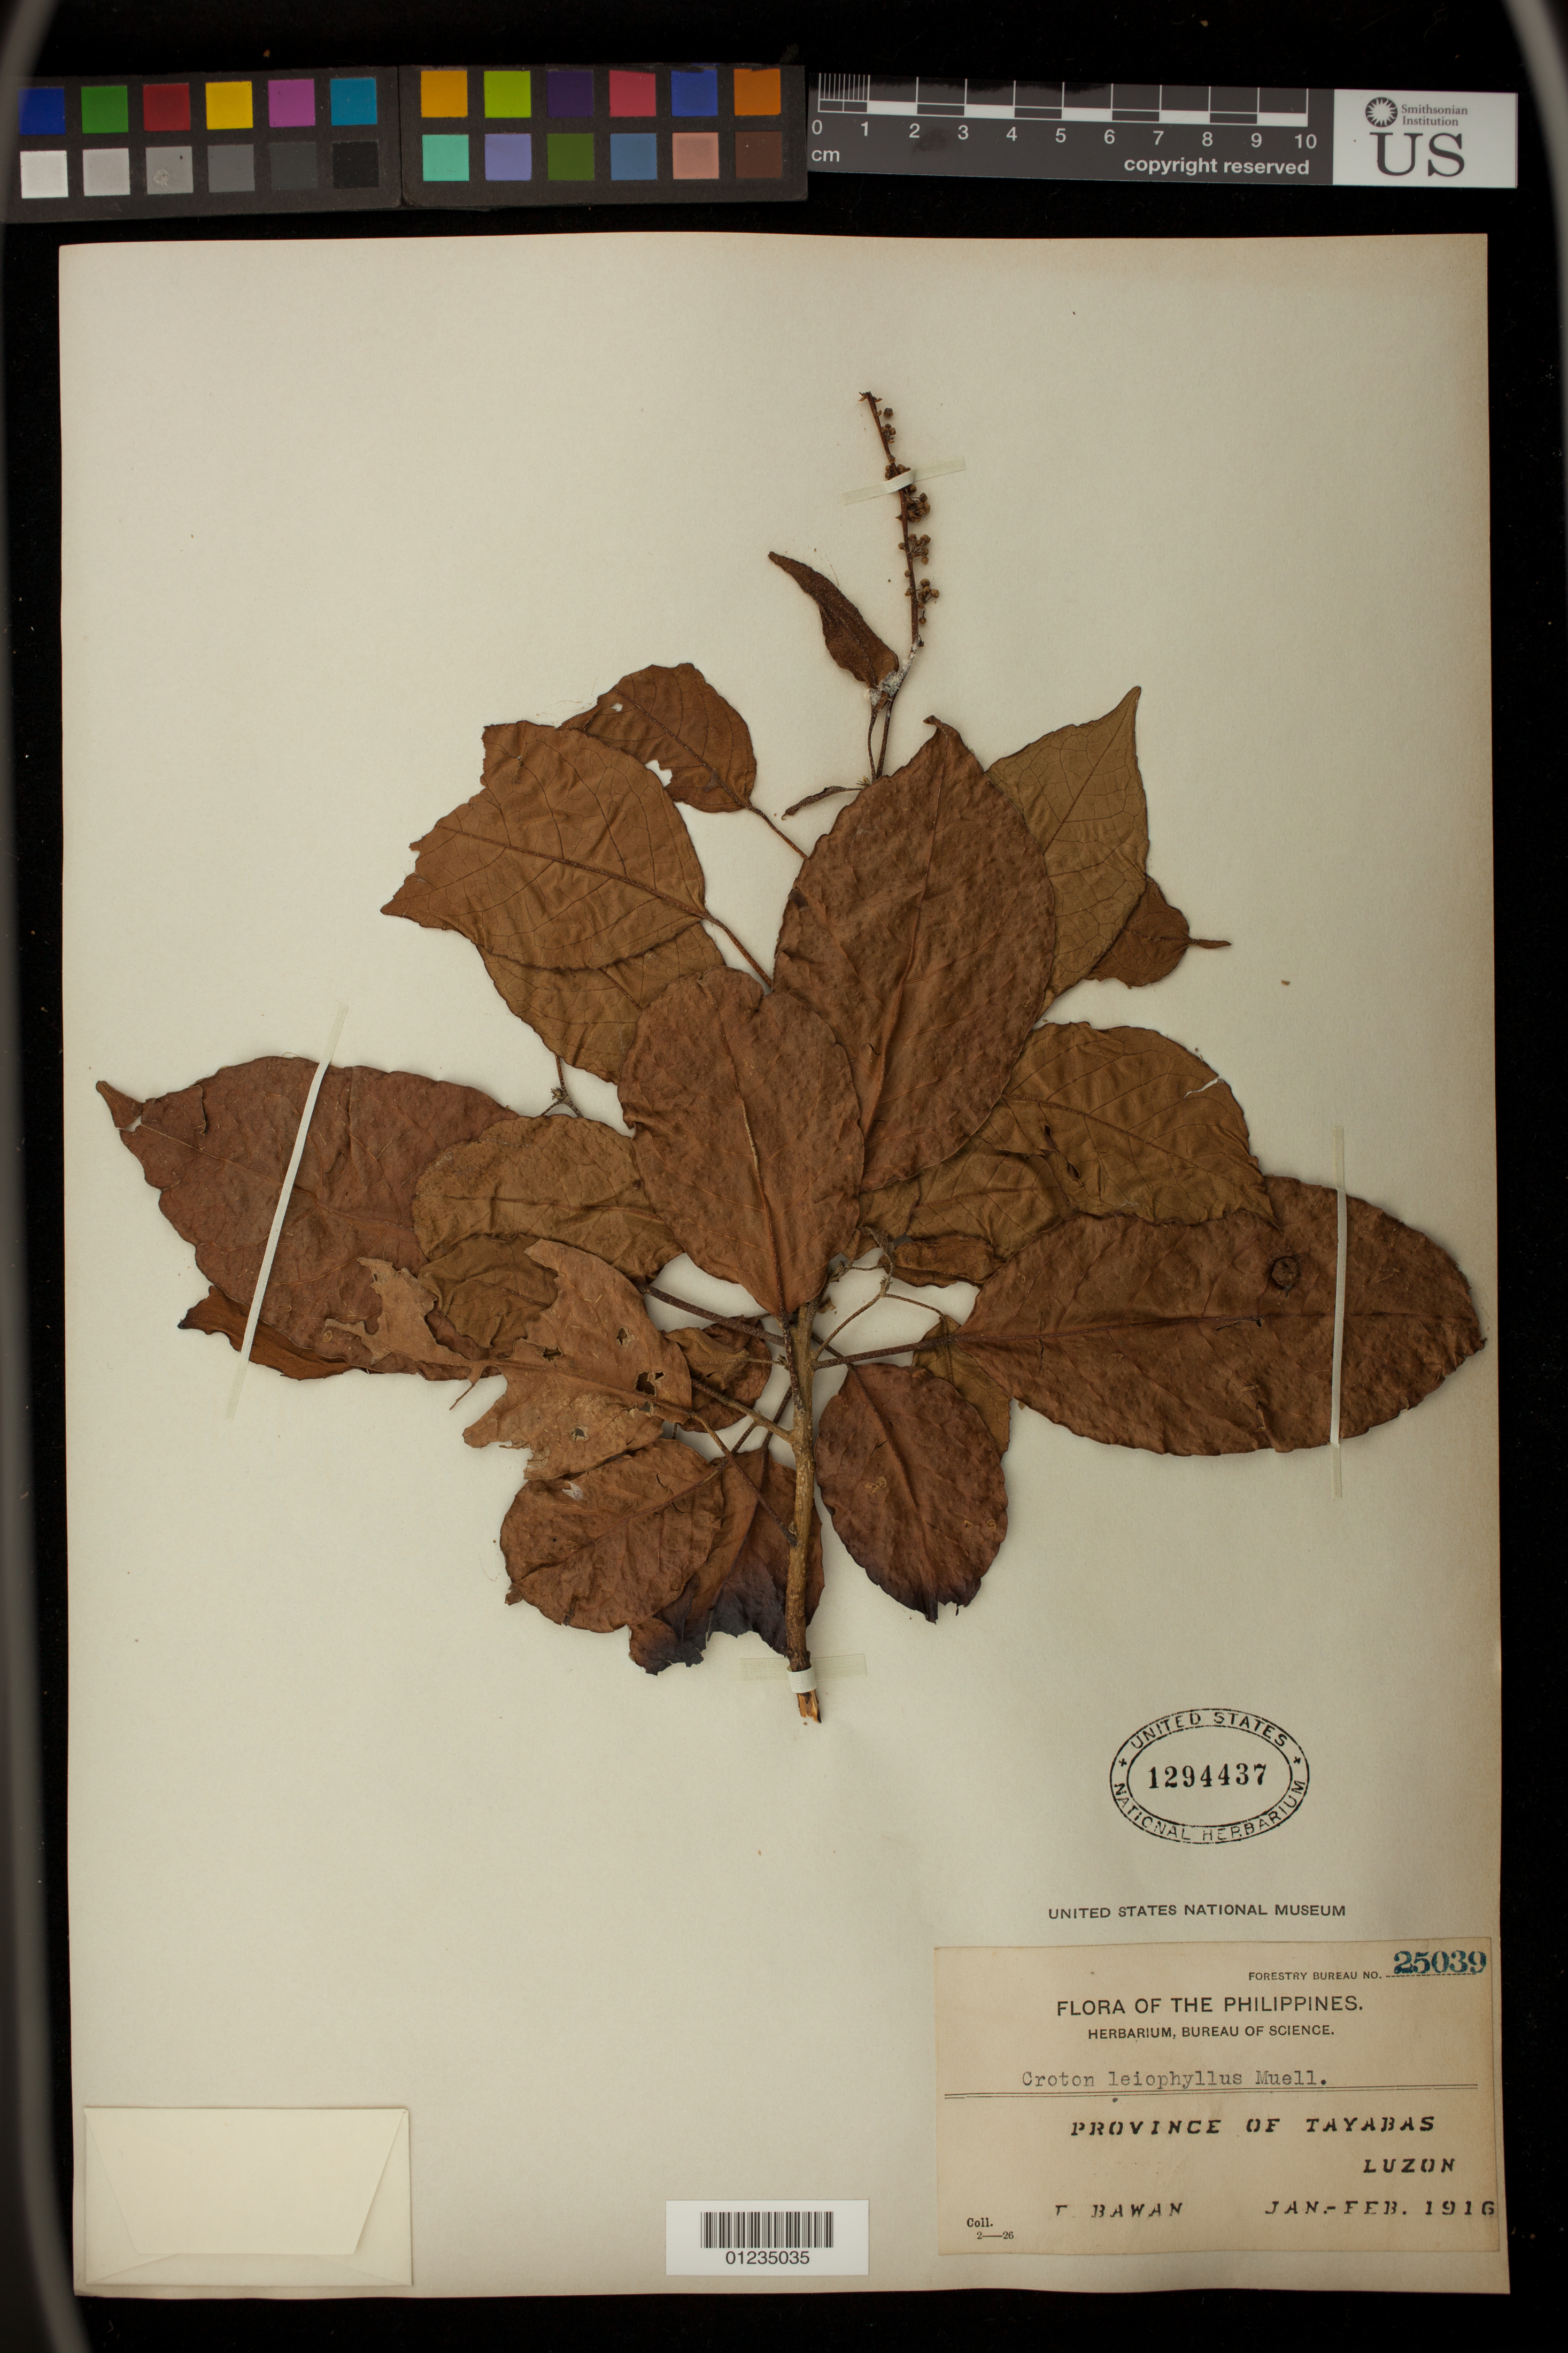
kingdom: Plantae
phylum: Tracheophyta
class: Magnoliopsida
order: Malpighiales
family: Euphorbiaceae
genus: Croton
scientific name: Croton leiophyllus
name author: Müll. Arg.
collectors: F. Bawan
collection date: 1916-01/1916-02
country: Philippines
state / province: Calabarzon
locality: Luzon, Tayabas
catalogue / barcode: US 1294437